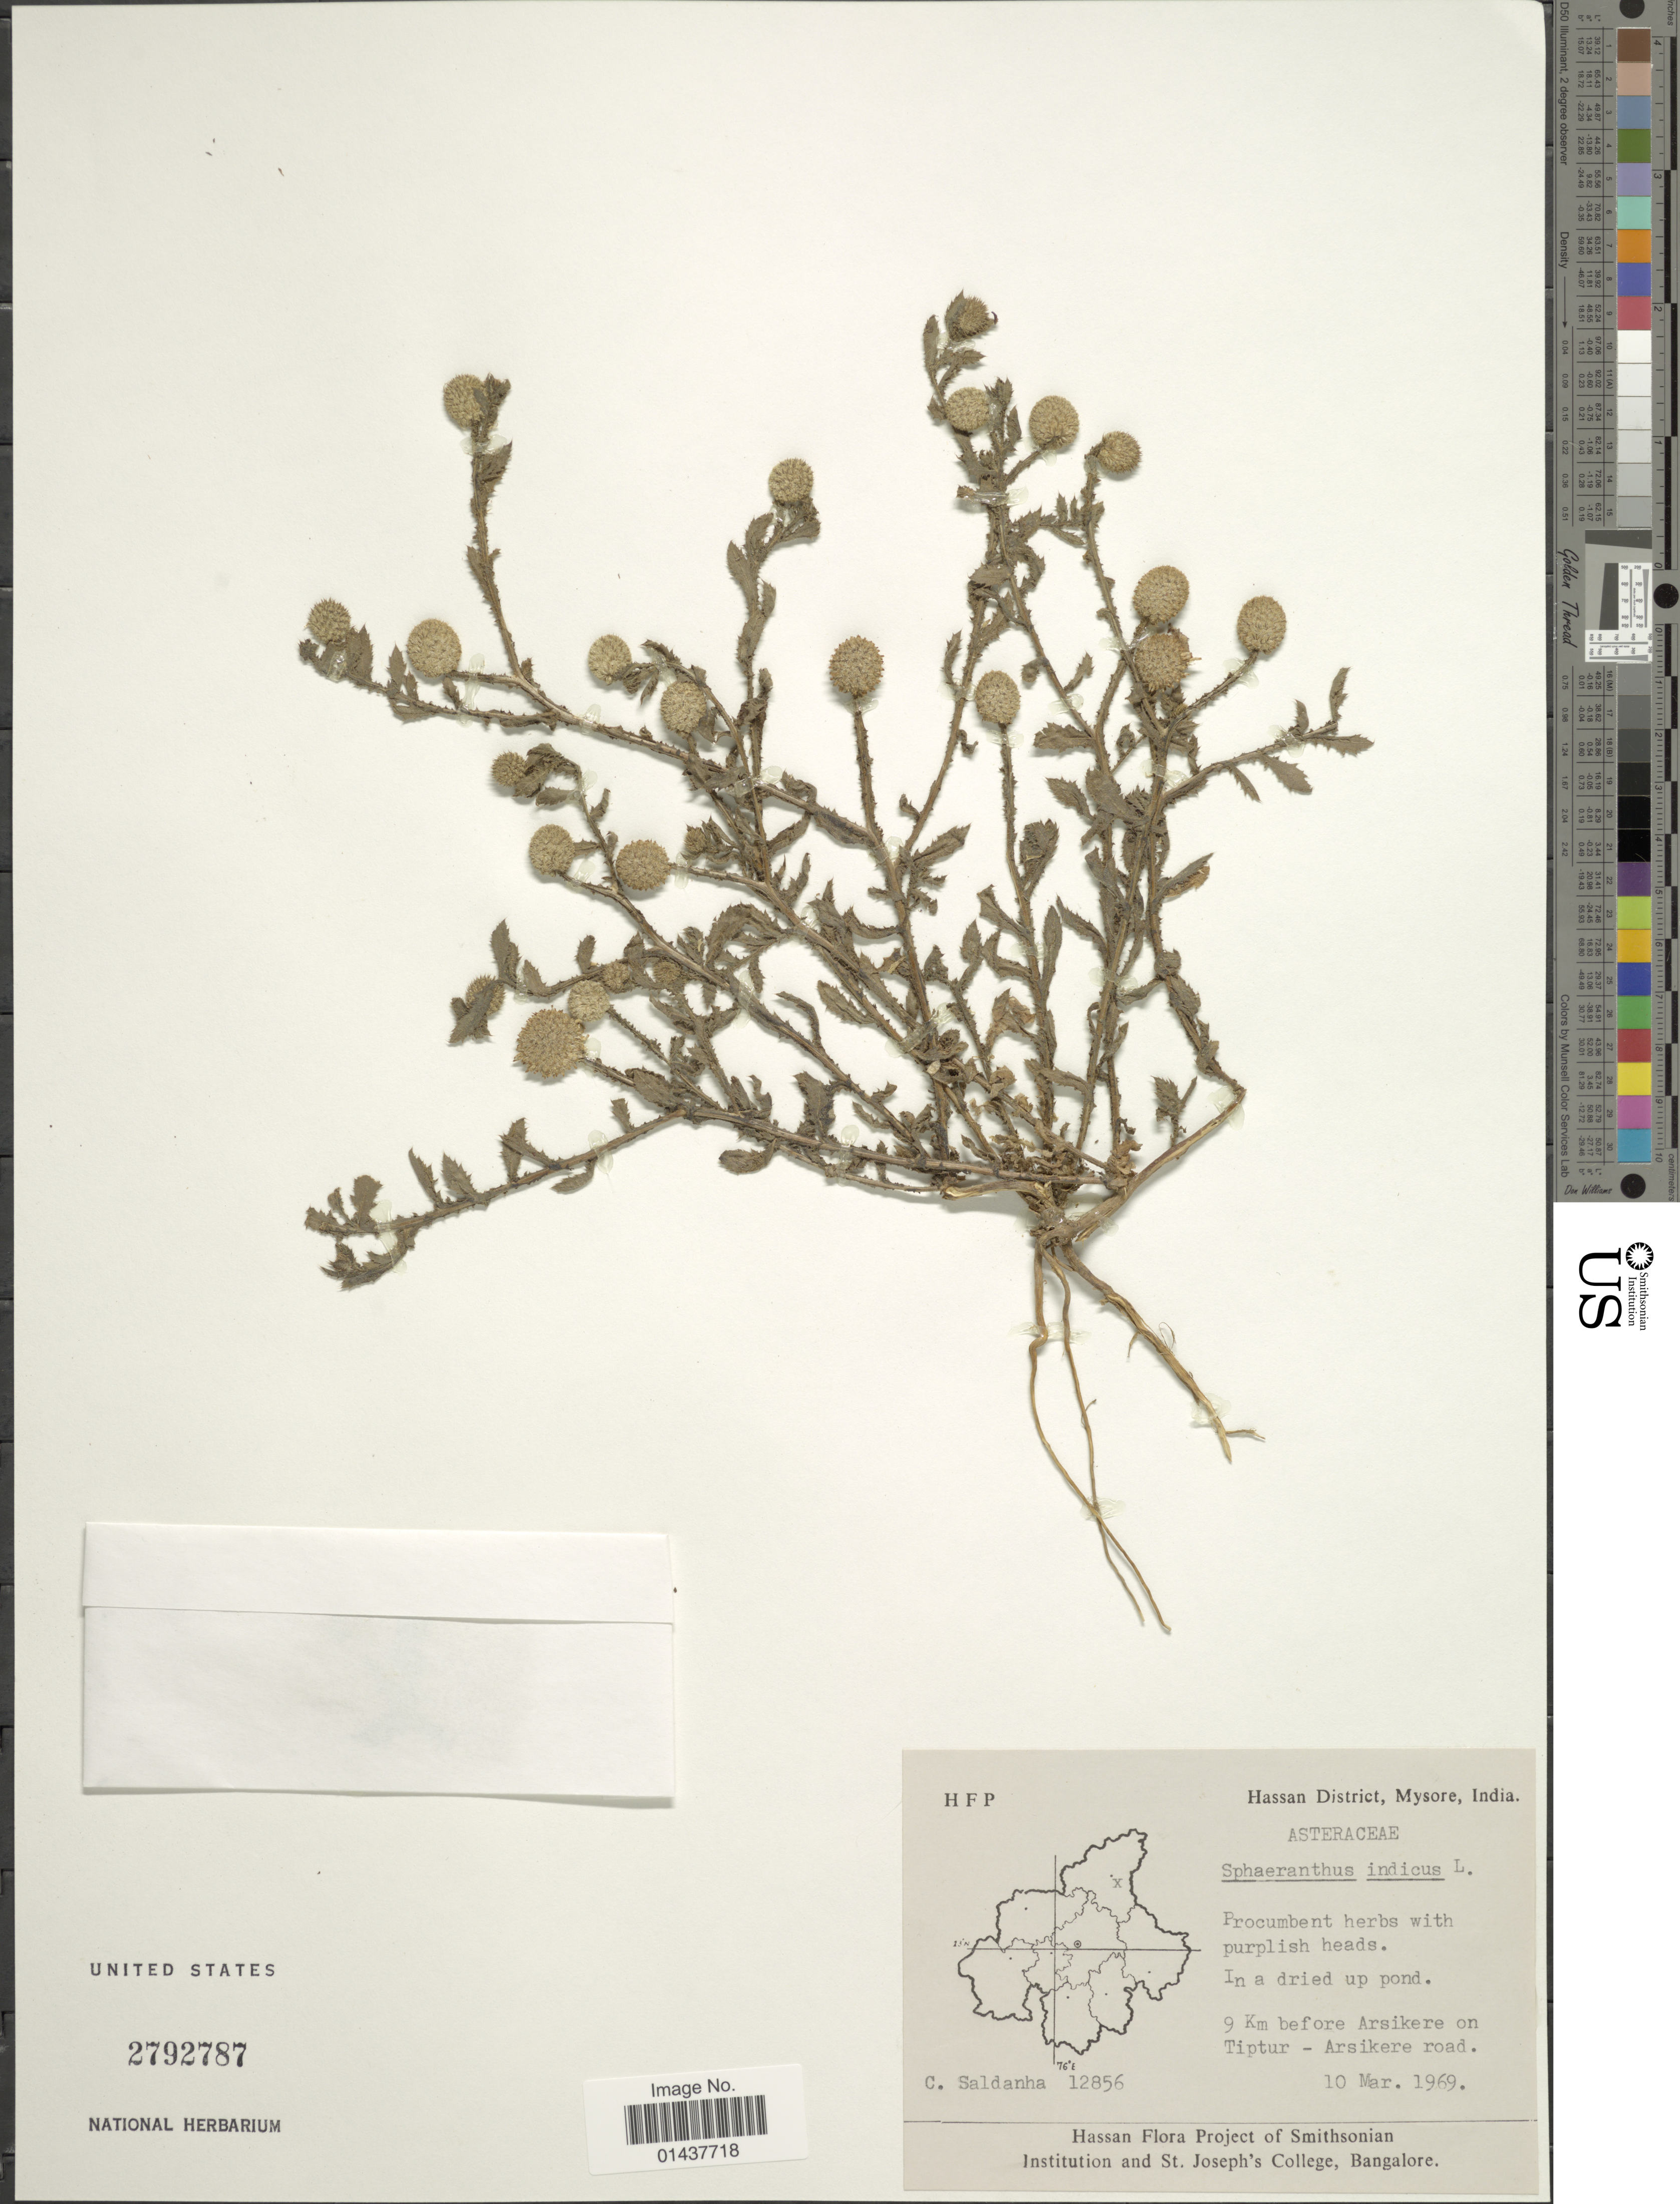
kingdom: Plantae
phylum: Tracheophyta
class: Magnoliopsida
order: Asterales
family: Asteraceae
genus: Sphaeranthus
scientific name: Sphaeranthus indicus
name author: L.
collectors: C. Saldanha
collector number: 12856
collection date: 1969-03-10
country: India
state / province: Karnataka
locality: Hassan District, Mysore, 9 Km before Arsikere on Tiptur - Arsikere road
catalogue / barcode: US 2792787